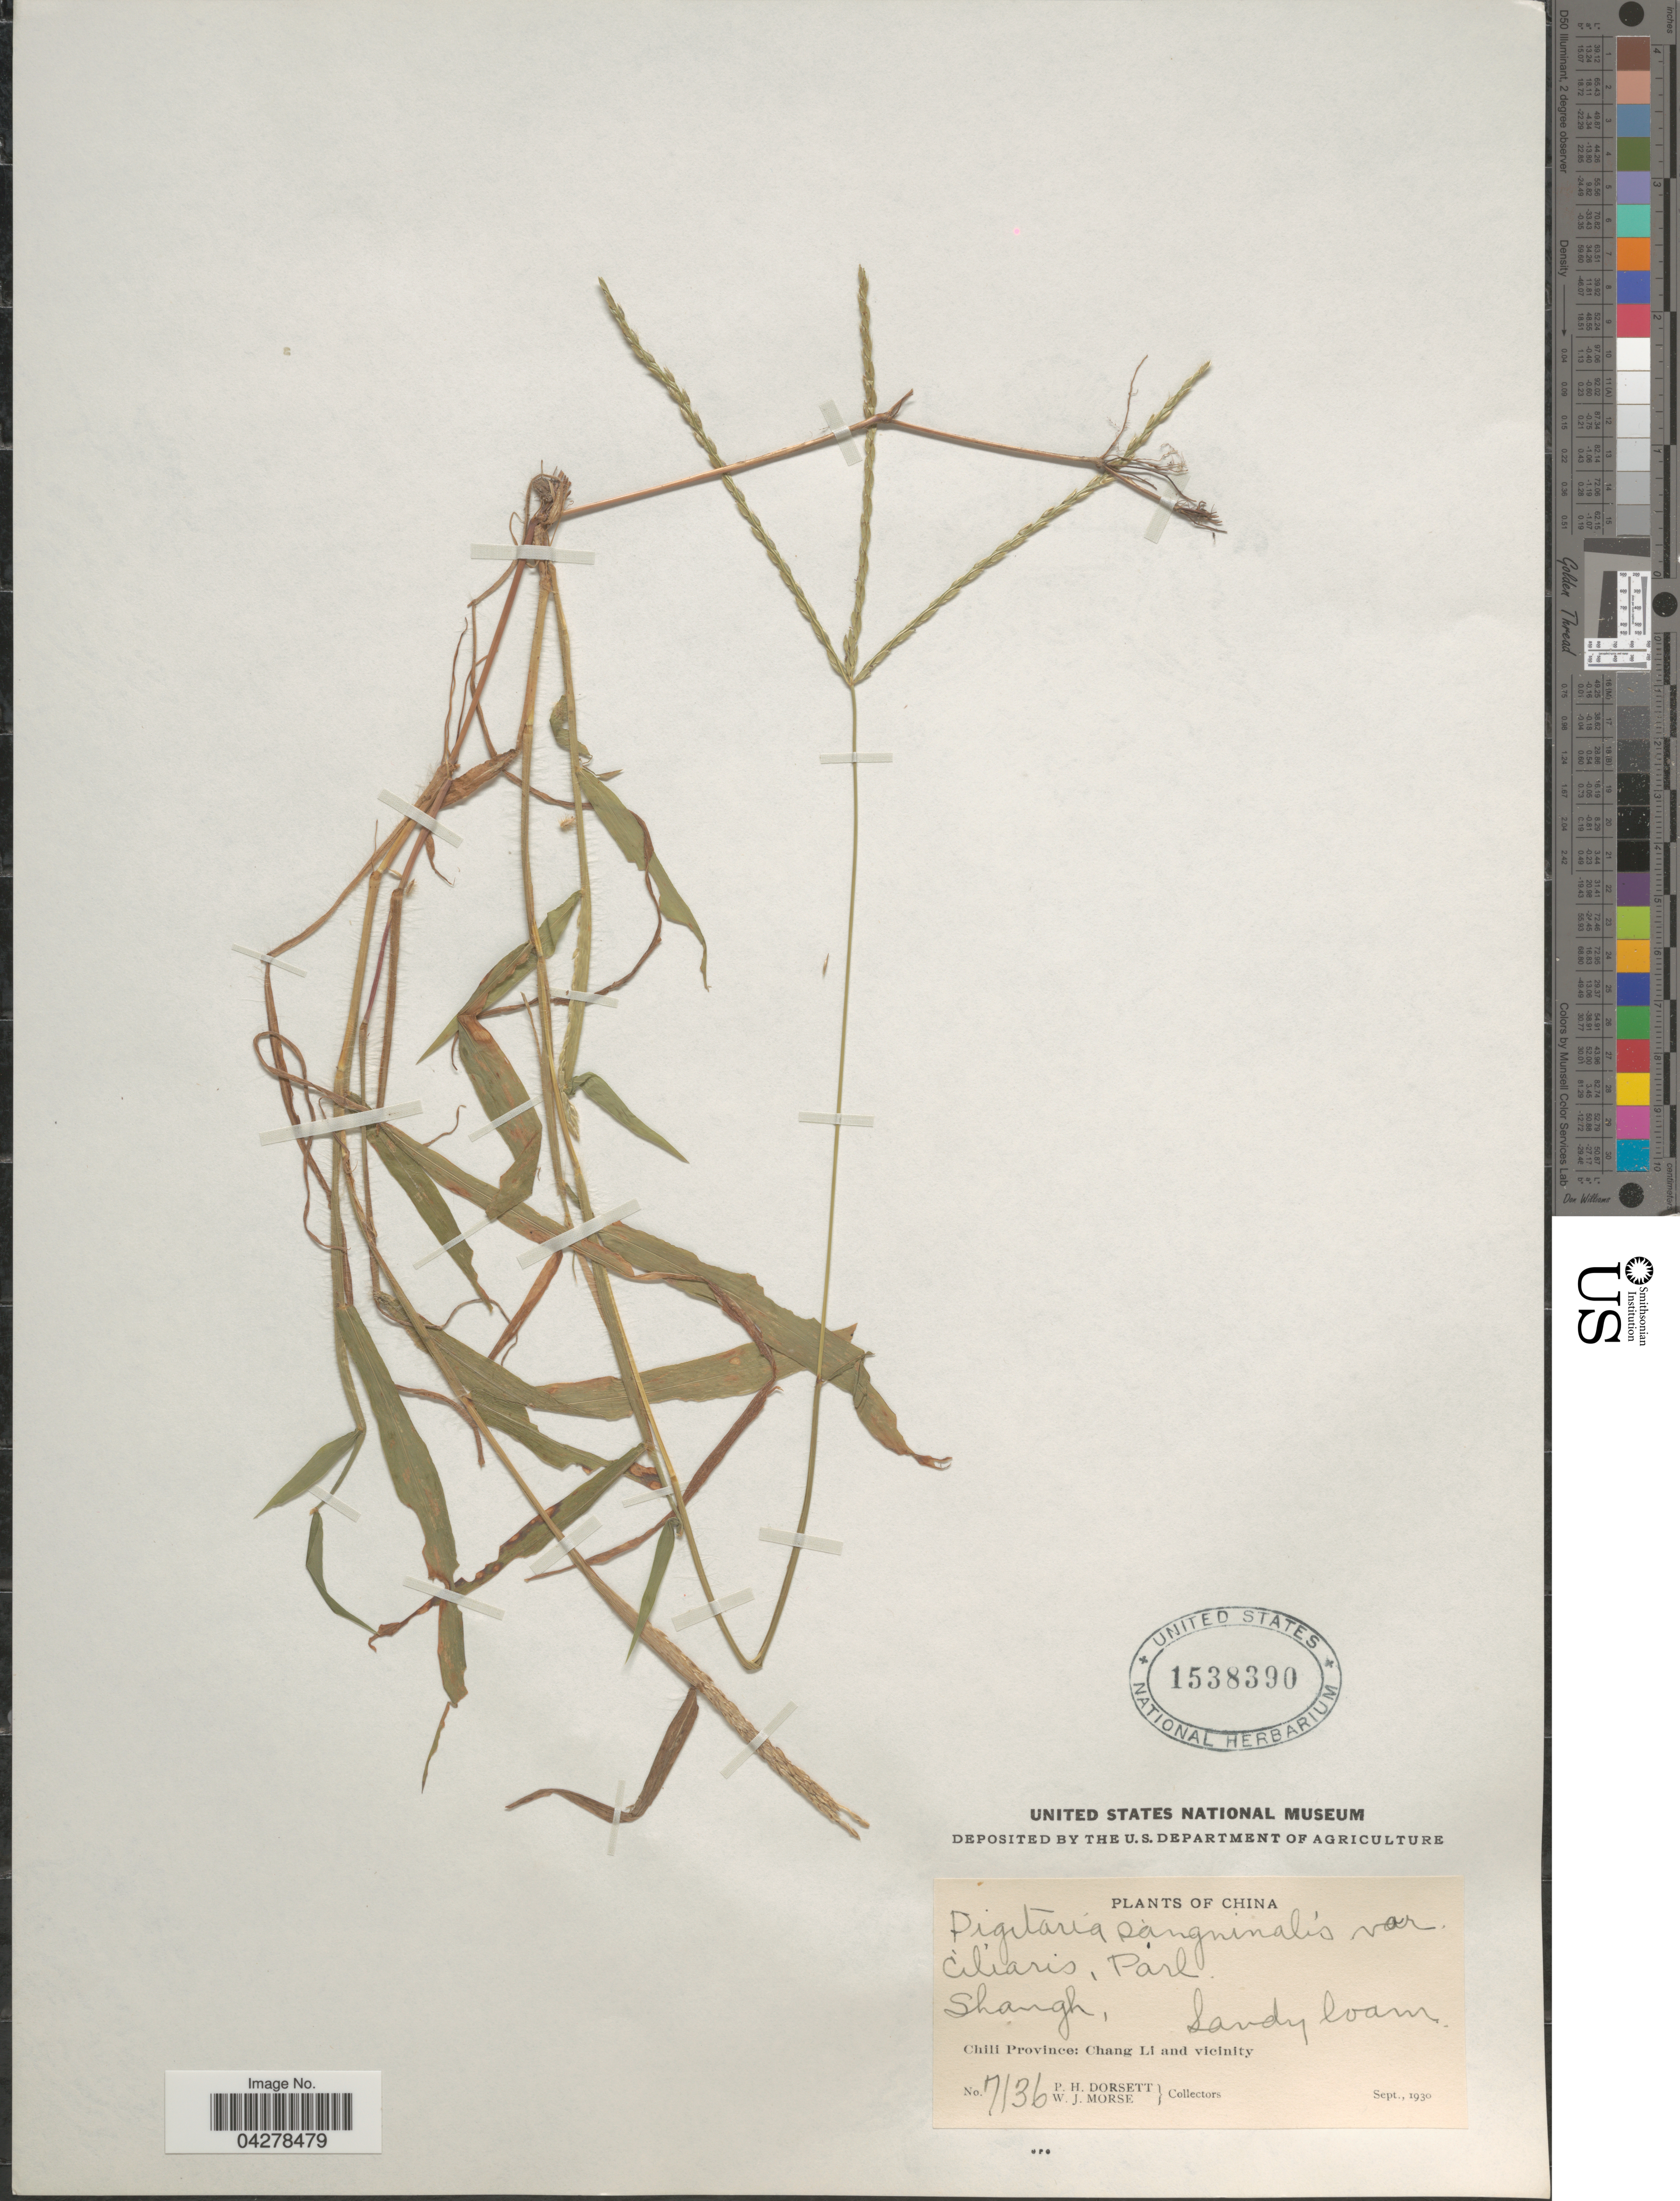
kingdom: Plantae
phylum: Tracheophyta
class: Liliopsida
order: Poales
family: Poaceae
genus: Digitaria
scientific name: Digitaria sanguinalis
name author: (L.) Scop.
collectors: P. H. Dorsett & W. J. Morse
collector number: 7136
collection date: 1930-09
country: China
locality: Shangh, Sandy loam. Chili Province: Chang Li and vicinity.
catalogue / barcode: US 1538390